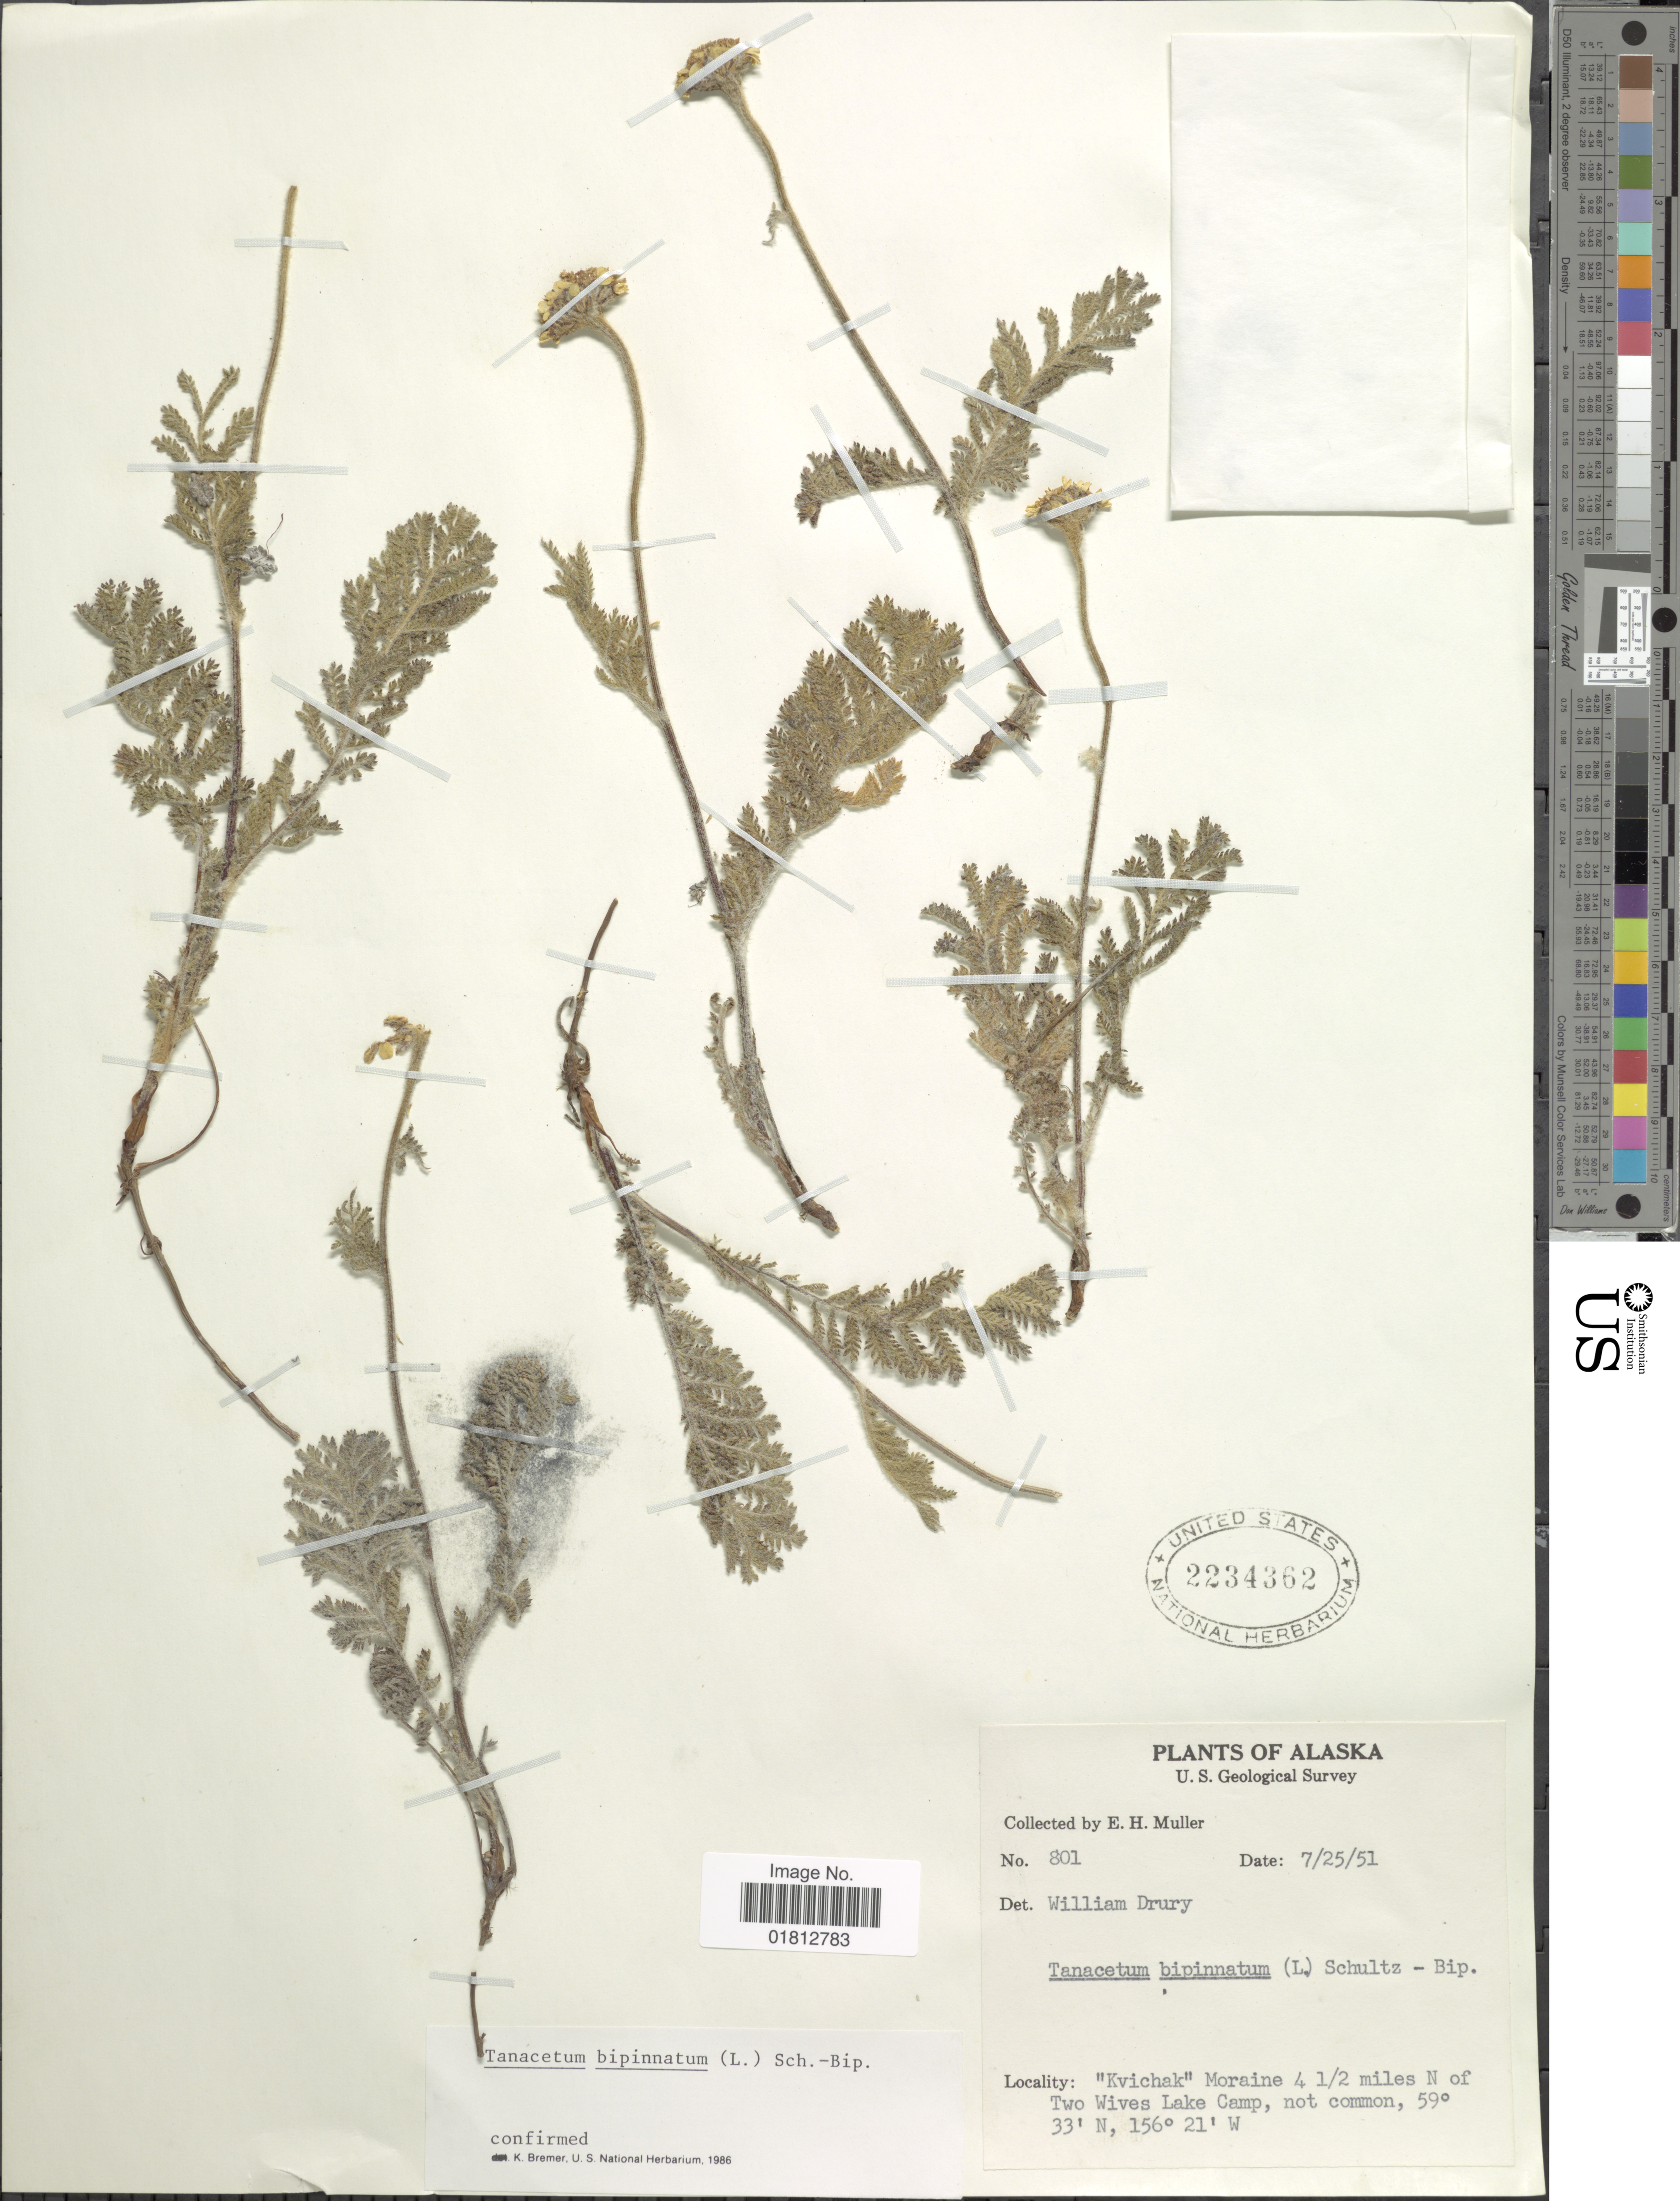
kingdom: Plantae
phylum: Tracheophyta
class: Magnoliopsida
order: Asterales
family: Asteraceae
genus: Tanacetum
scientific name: Tanacetum bipinnatum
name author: (L.) Sch. Bip.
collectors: E. H. Muller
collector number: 801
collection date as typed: Transcribed d/m/y: 25/7/51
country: United States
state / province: Alaska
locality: Kvichak Moraine 4½ miles N of Two Wives Lake Camp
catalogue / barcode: US 2234362